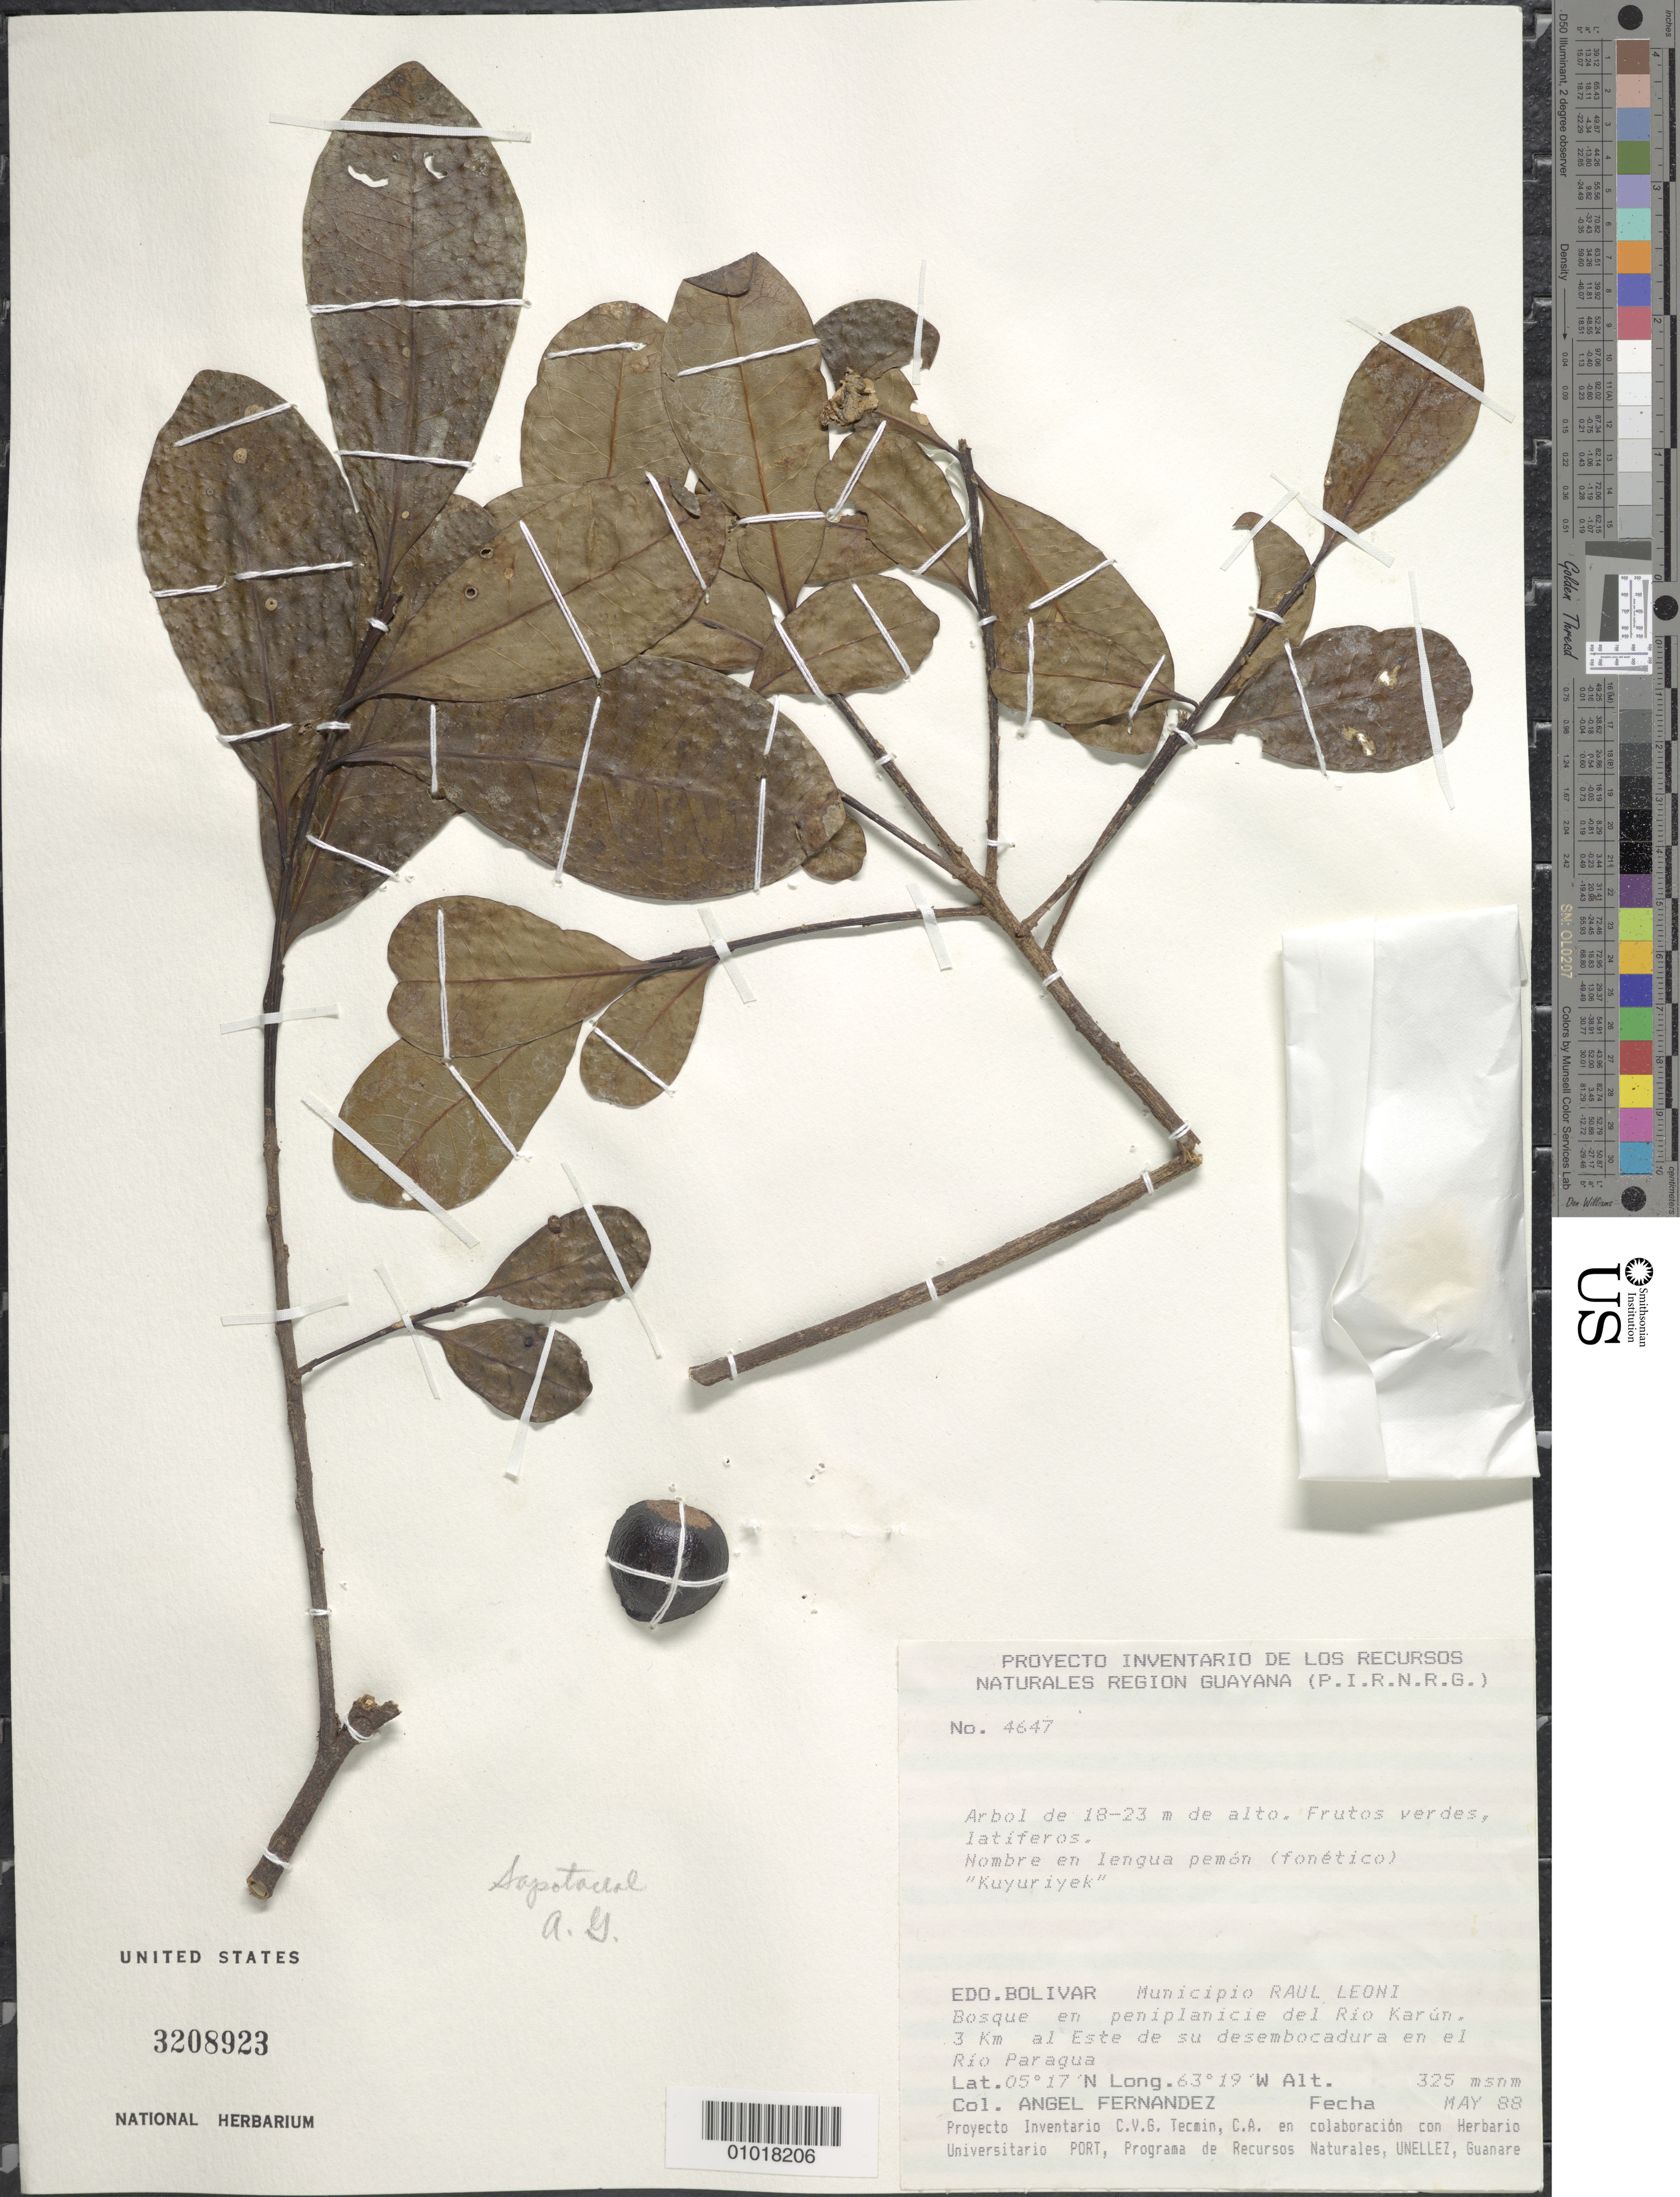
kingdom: Plantae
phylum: Tracheophyta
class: Magnoliopsida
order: Ericales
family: Sapotaceae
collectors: A. Fernández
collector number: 4647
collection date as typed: May-88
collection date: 1988-05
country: Venezuela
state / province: Bolívar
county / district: Angostura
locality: Mun. Raúl Leoni [=Angostura], Río Karún, 3 km E de su desembocadura en el Río Paragua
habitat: Bosque en peniplanicie del rio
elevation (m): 325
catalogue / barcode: US 3208923